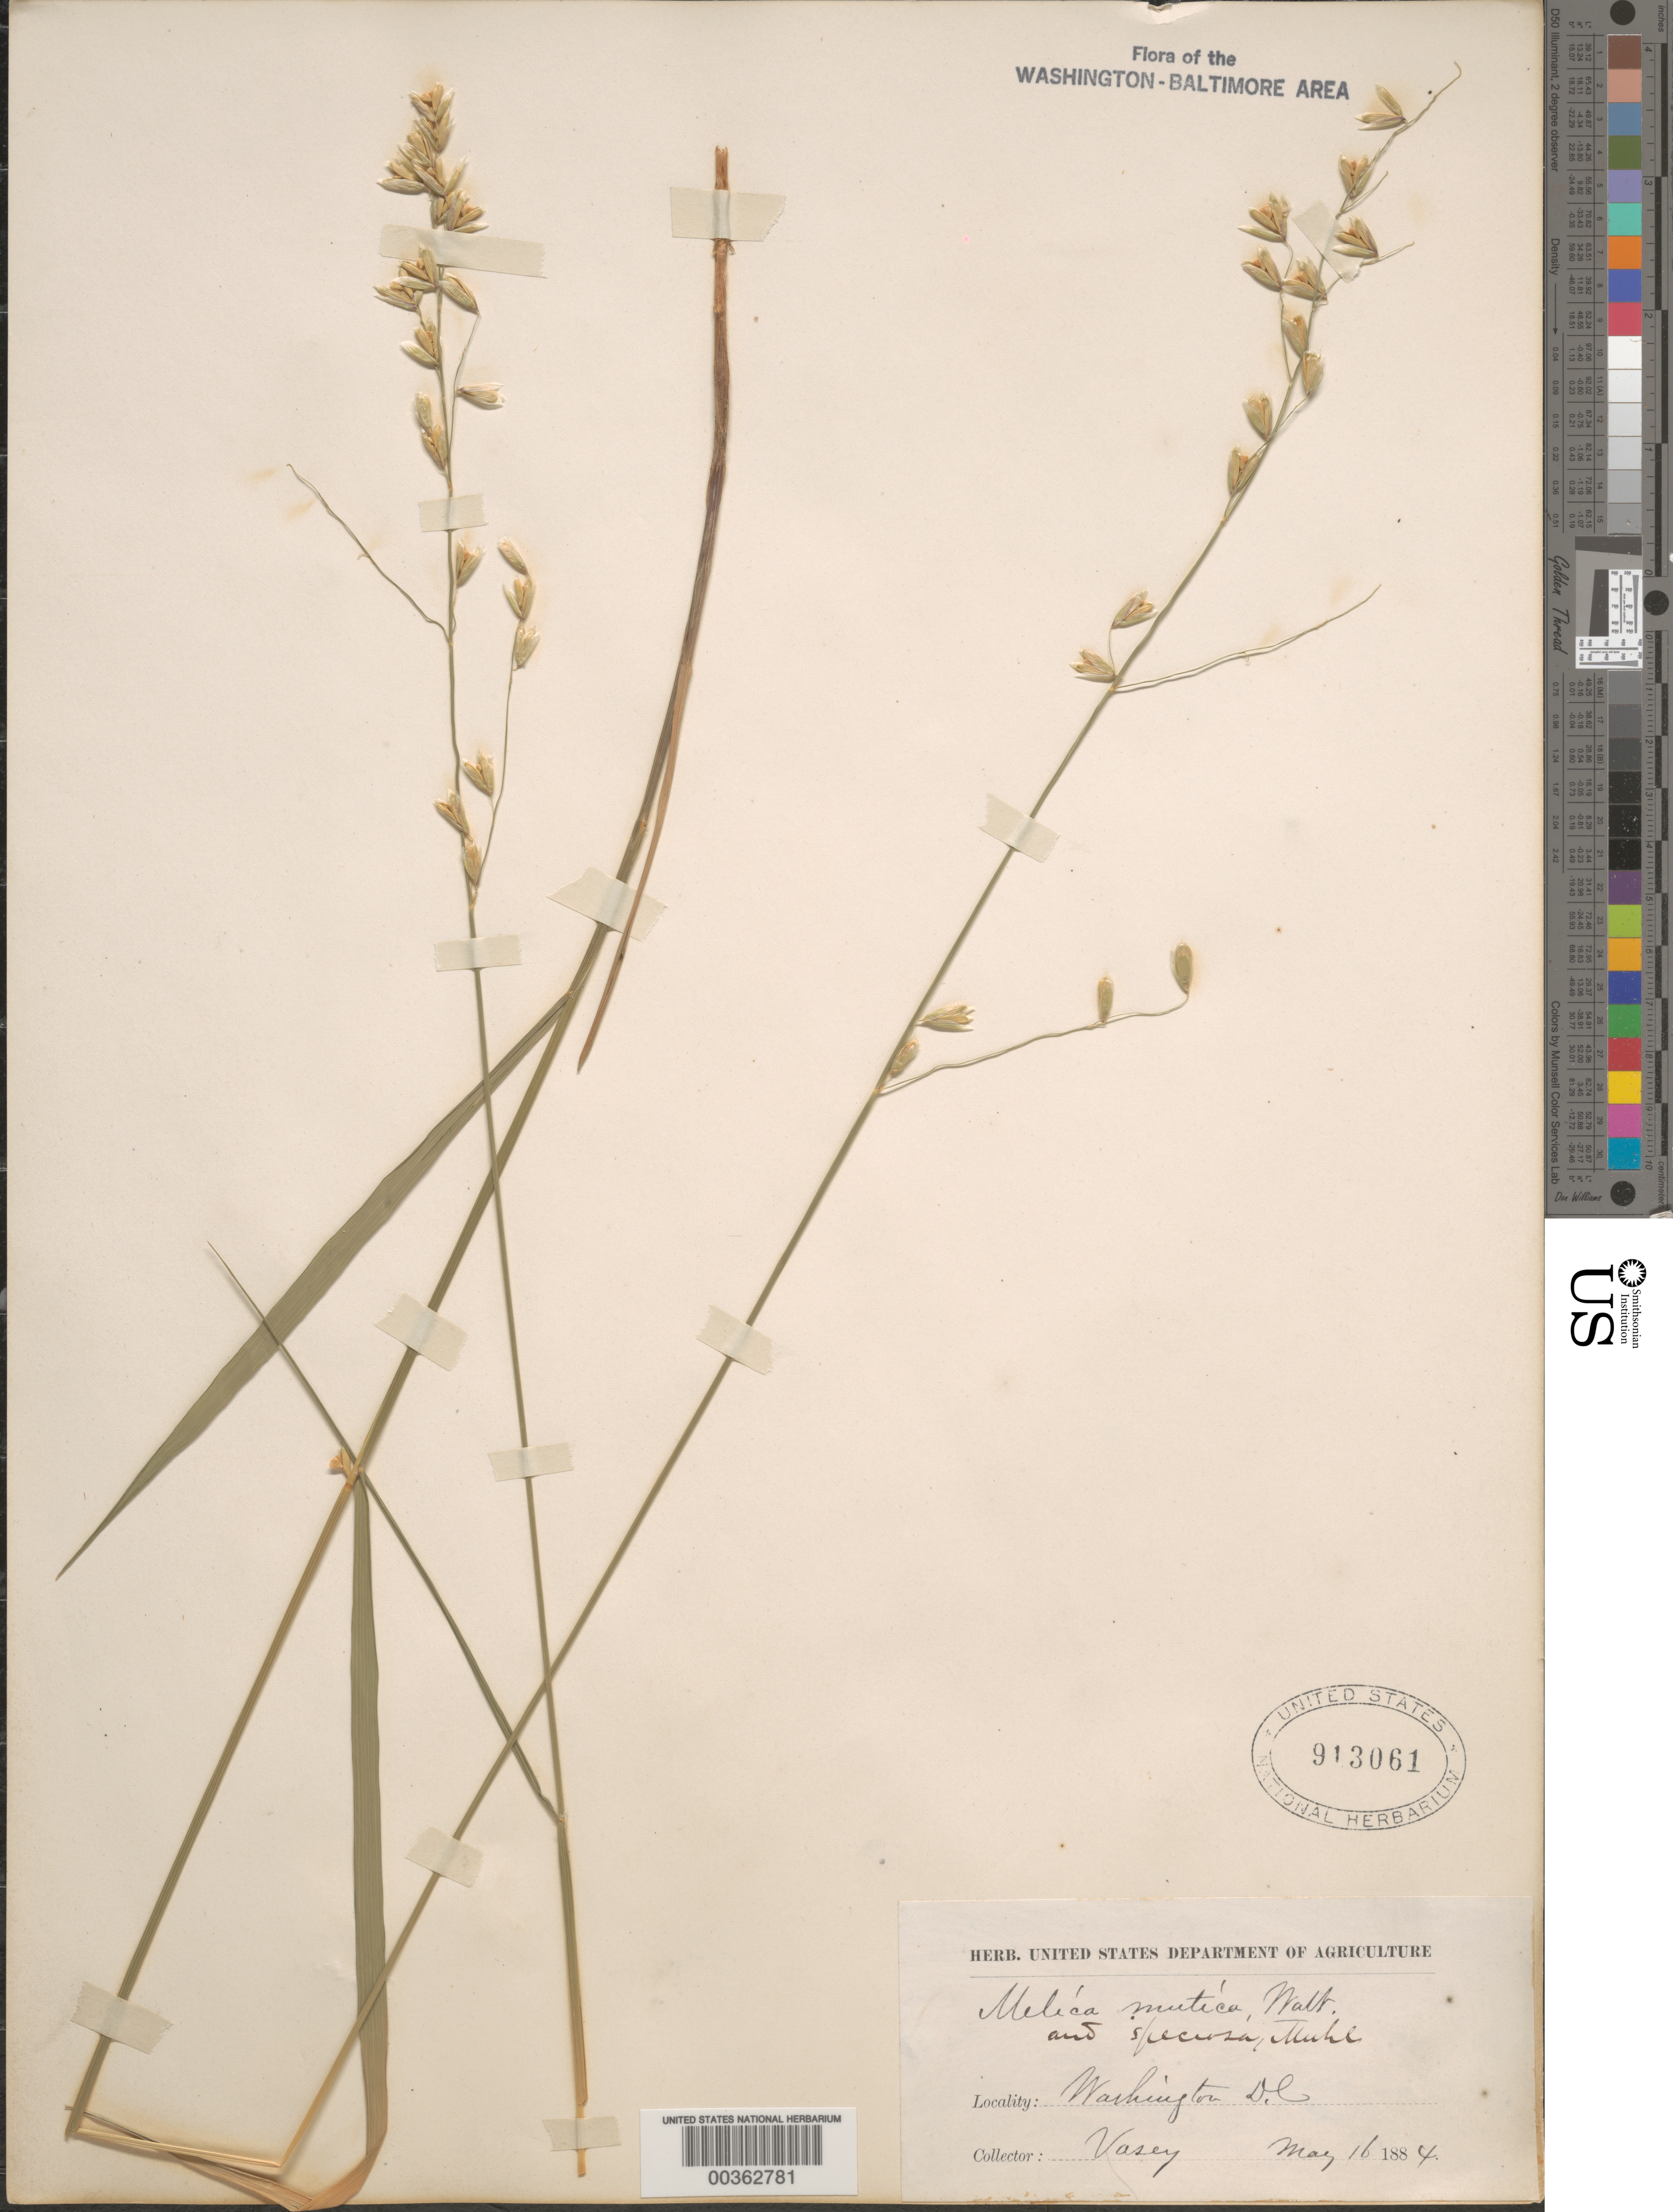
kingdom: Plantae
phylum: Tracheophyta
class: Liliopsida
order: Poales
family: Poaceae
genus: Melica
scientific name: Melica mutica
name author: Walter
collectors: G. Vasey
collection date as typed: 16 May 1884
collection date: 1884-05-16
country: United States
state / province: District of Columbia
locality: Washington DC area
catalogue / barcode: US 913061